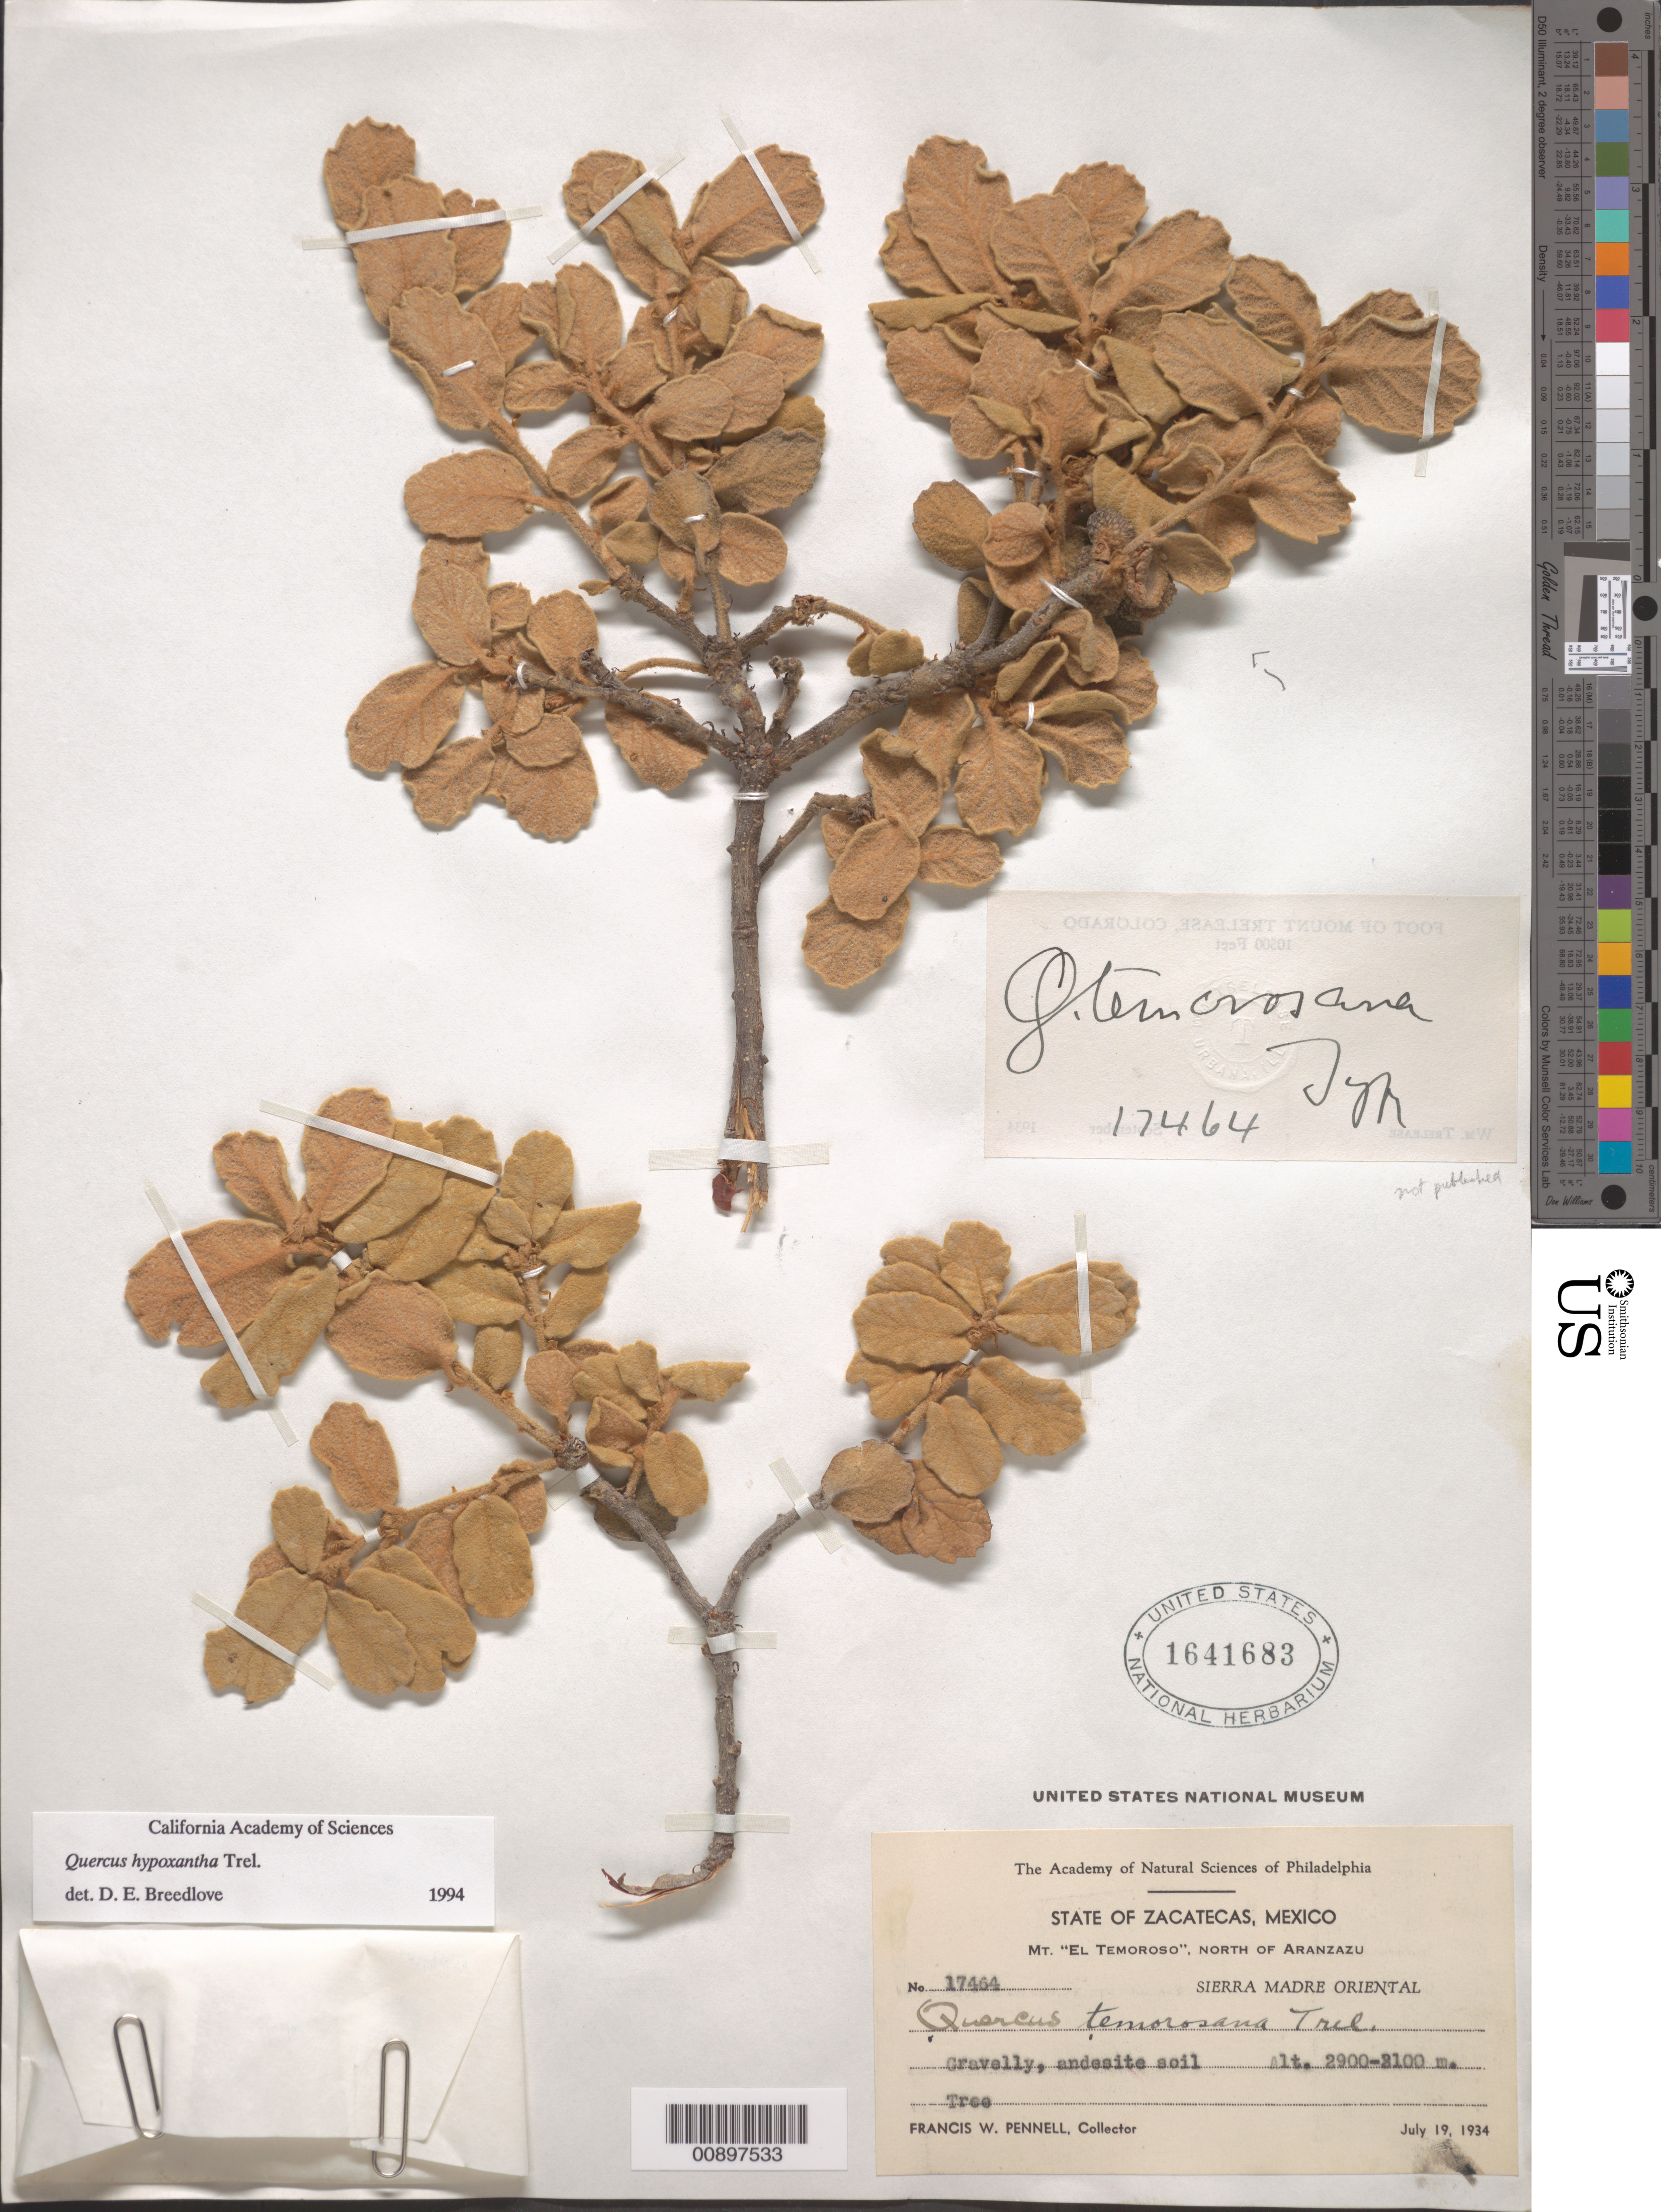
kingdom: Plantae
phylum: Tracheophyta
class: Magnoliopsida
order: Fagales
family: Fagaceae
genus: Quercus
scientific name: Quercus hypoxantha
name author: Trel.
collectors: F. W. Pennell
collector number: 17464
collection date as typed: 19 Jul 1934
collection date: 1934-07-19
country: Mexico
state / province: Zacatecas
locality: Mt. "El Temeroso", north of Aranzazu. State of Zacatecas. Sierra Madre Oriental.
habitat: Gravelly, andesite soil.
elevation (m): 3100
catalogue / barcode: US 1641683